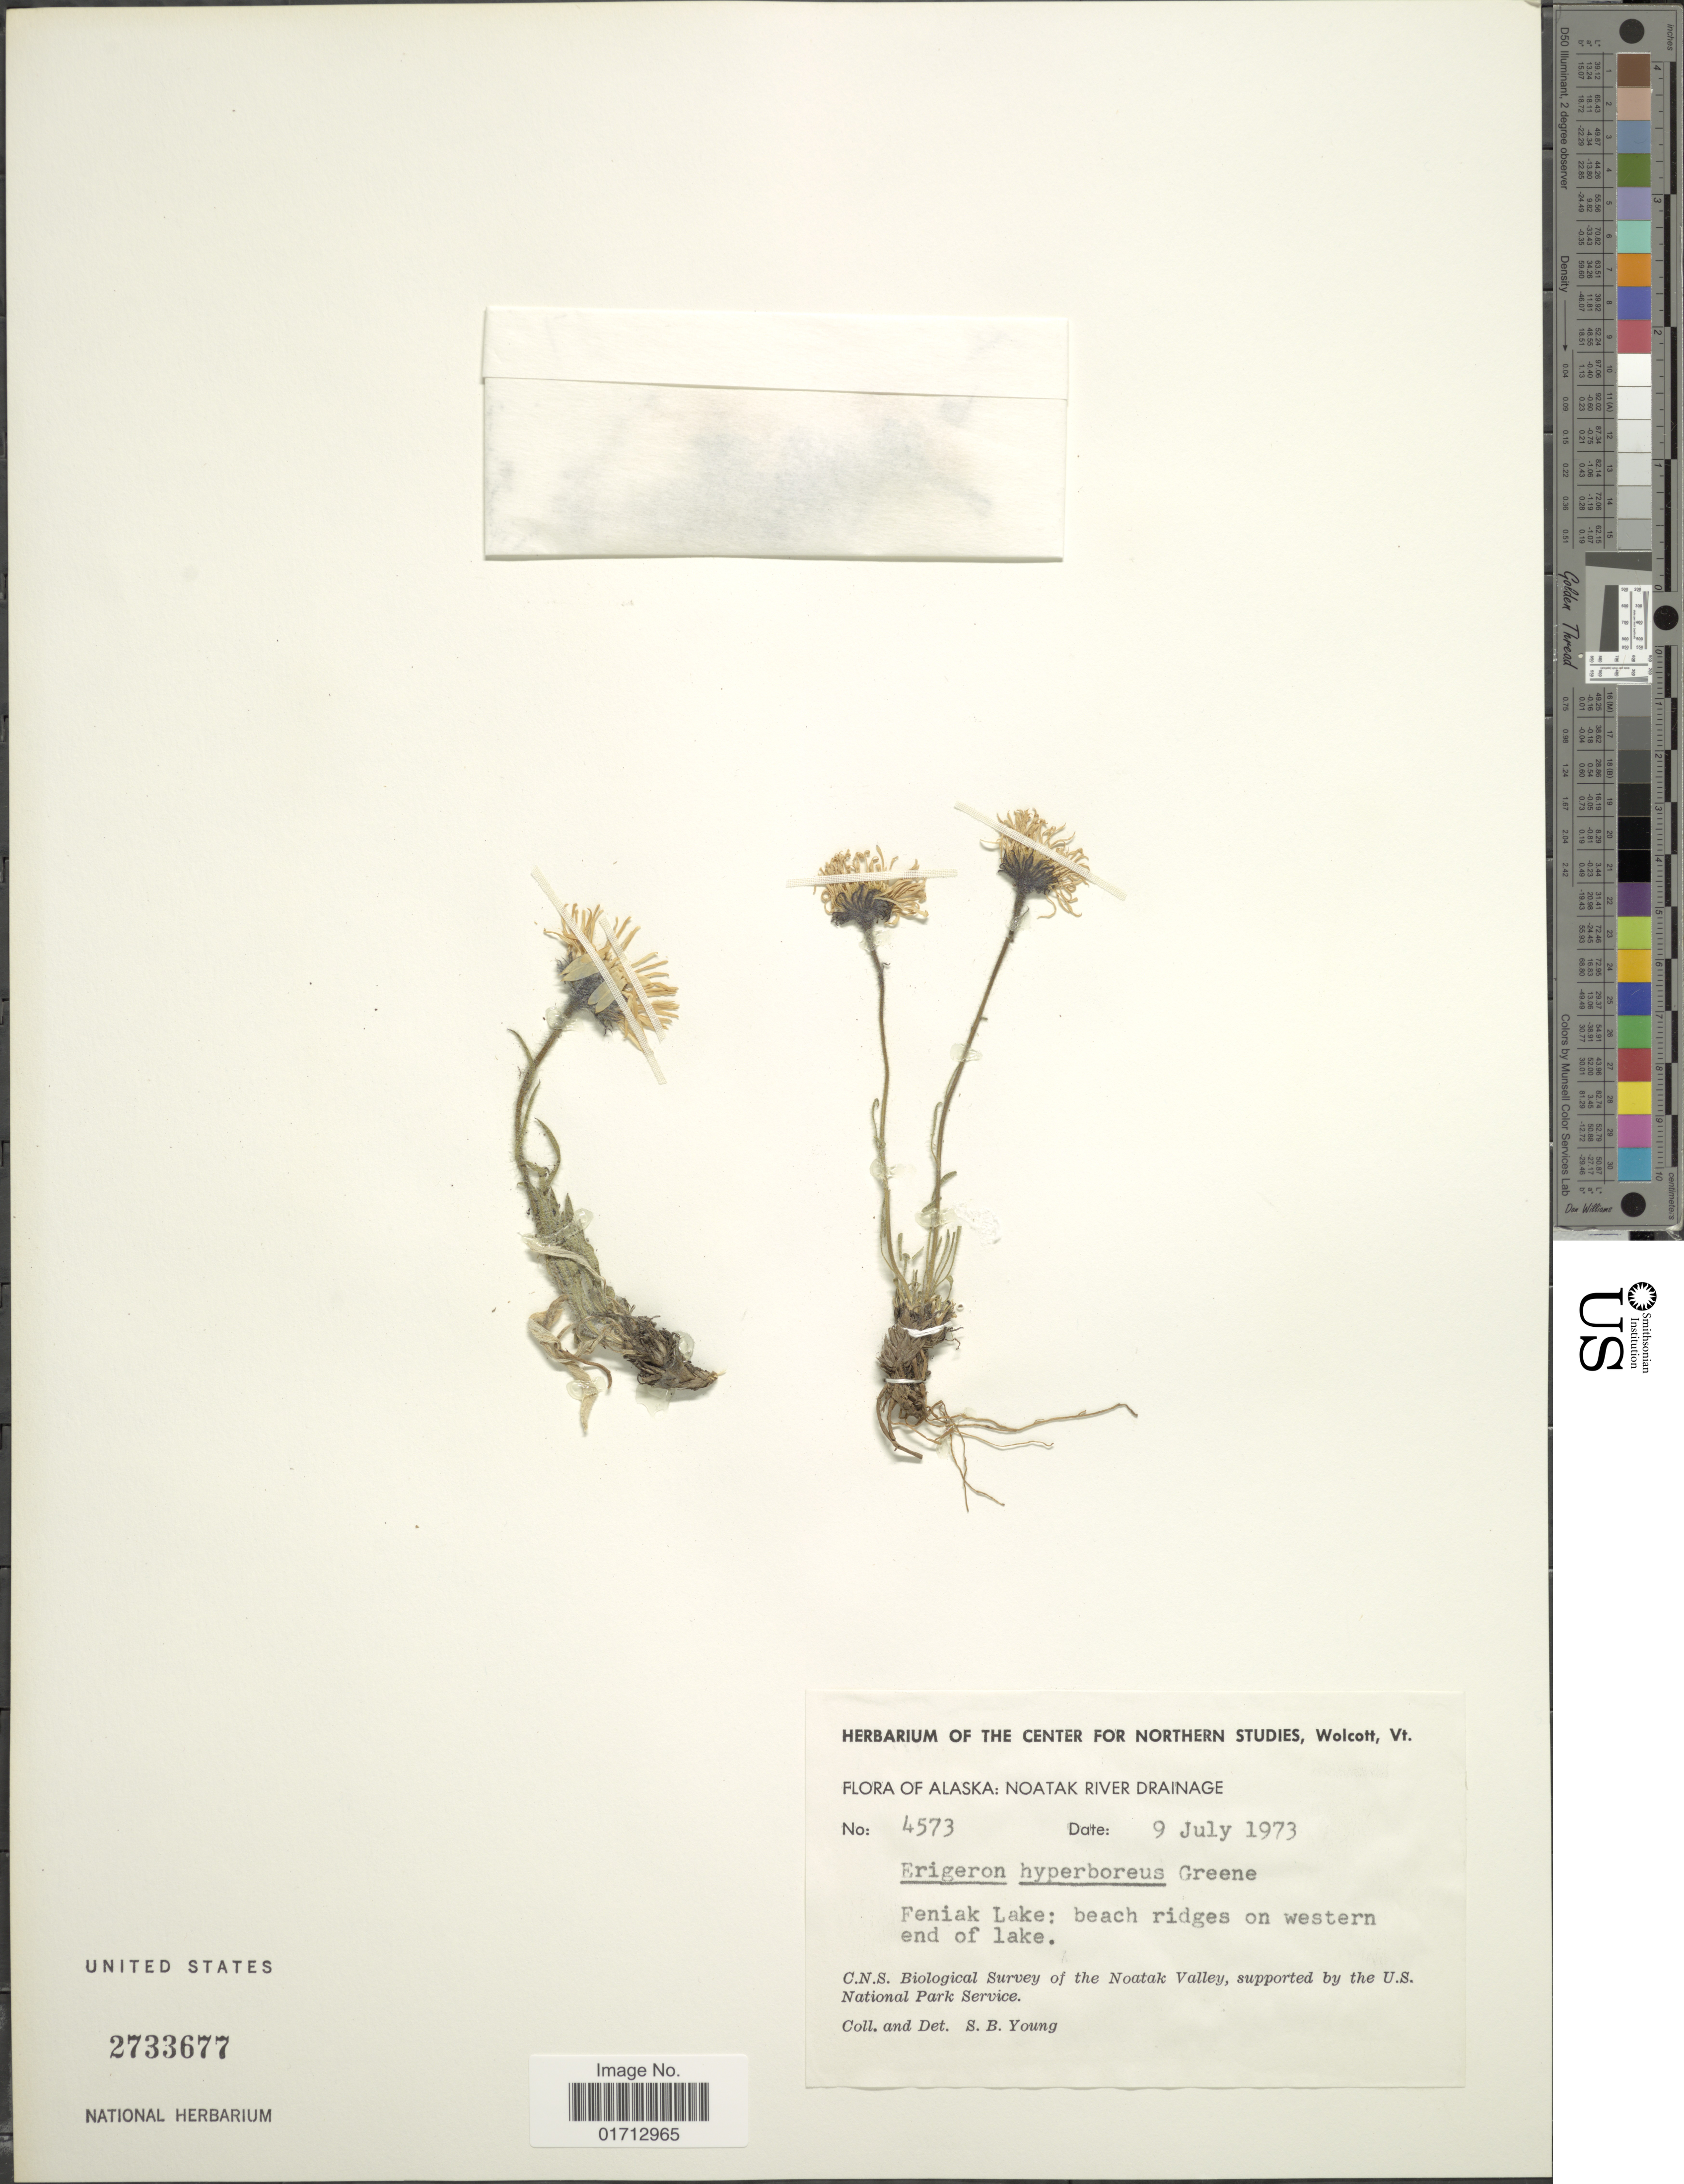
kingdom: Plantae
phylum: Tracheophyta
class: Magnoliopsida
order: Asterales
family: Asteraceae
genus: Erigeron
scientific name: Erigeron hyperboreus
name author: Greene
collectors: S. Young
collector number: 4573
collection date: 1973-07-09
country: United States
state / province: Alaska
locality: Noatak River Drainage, Feniak Lake: beach ridges on western end of lake.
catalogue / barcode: US 2733677